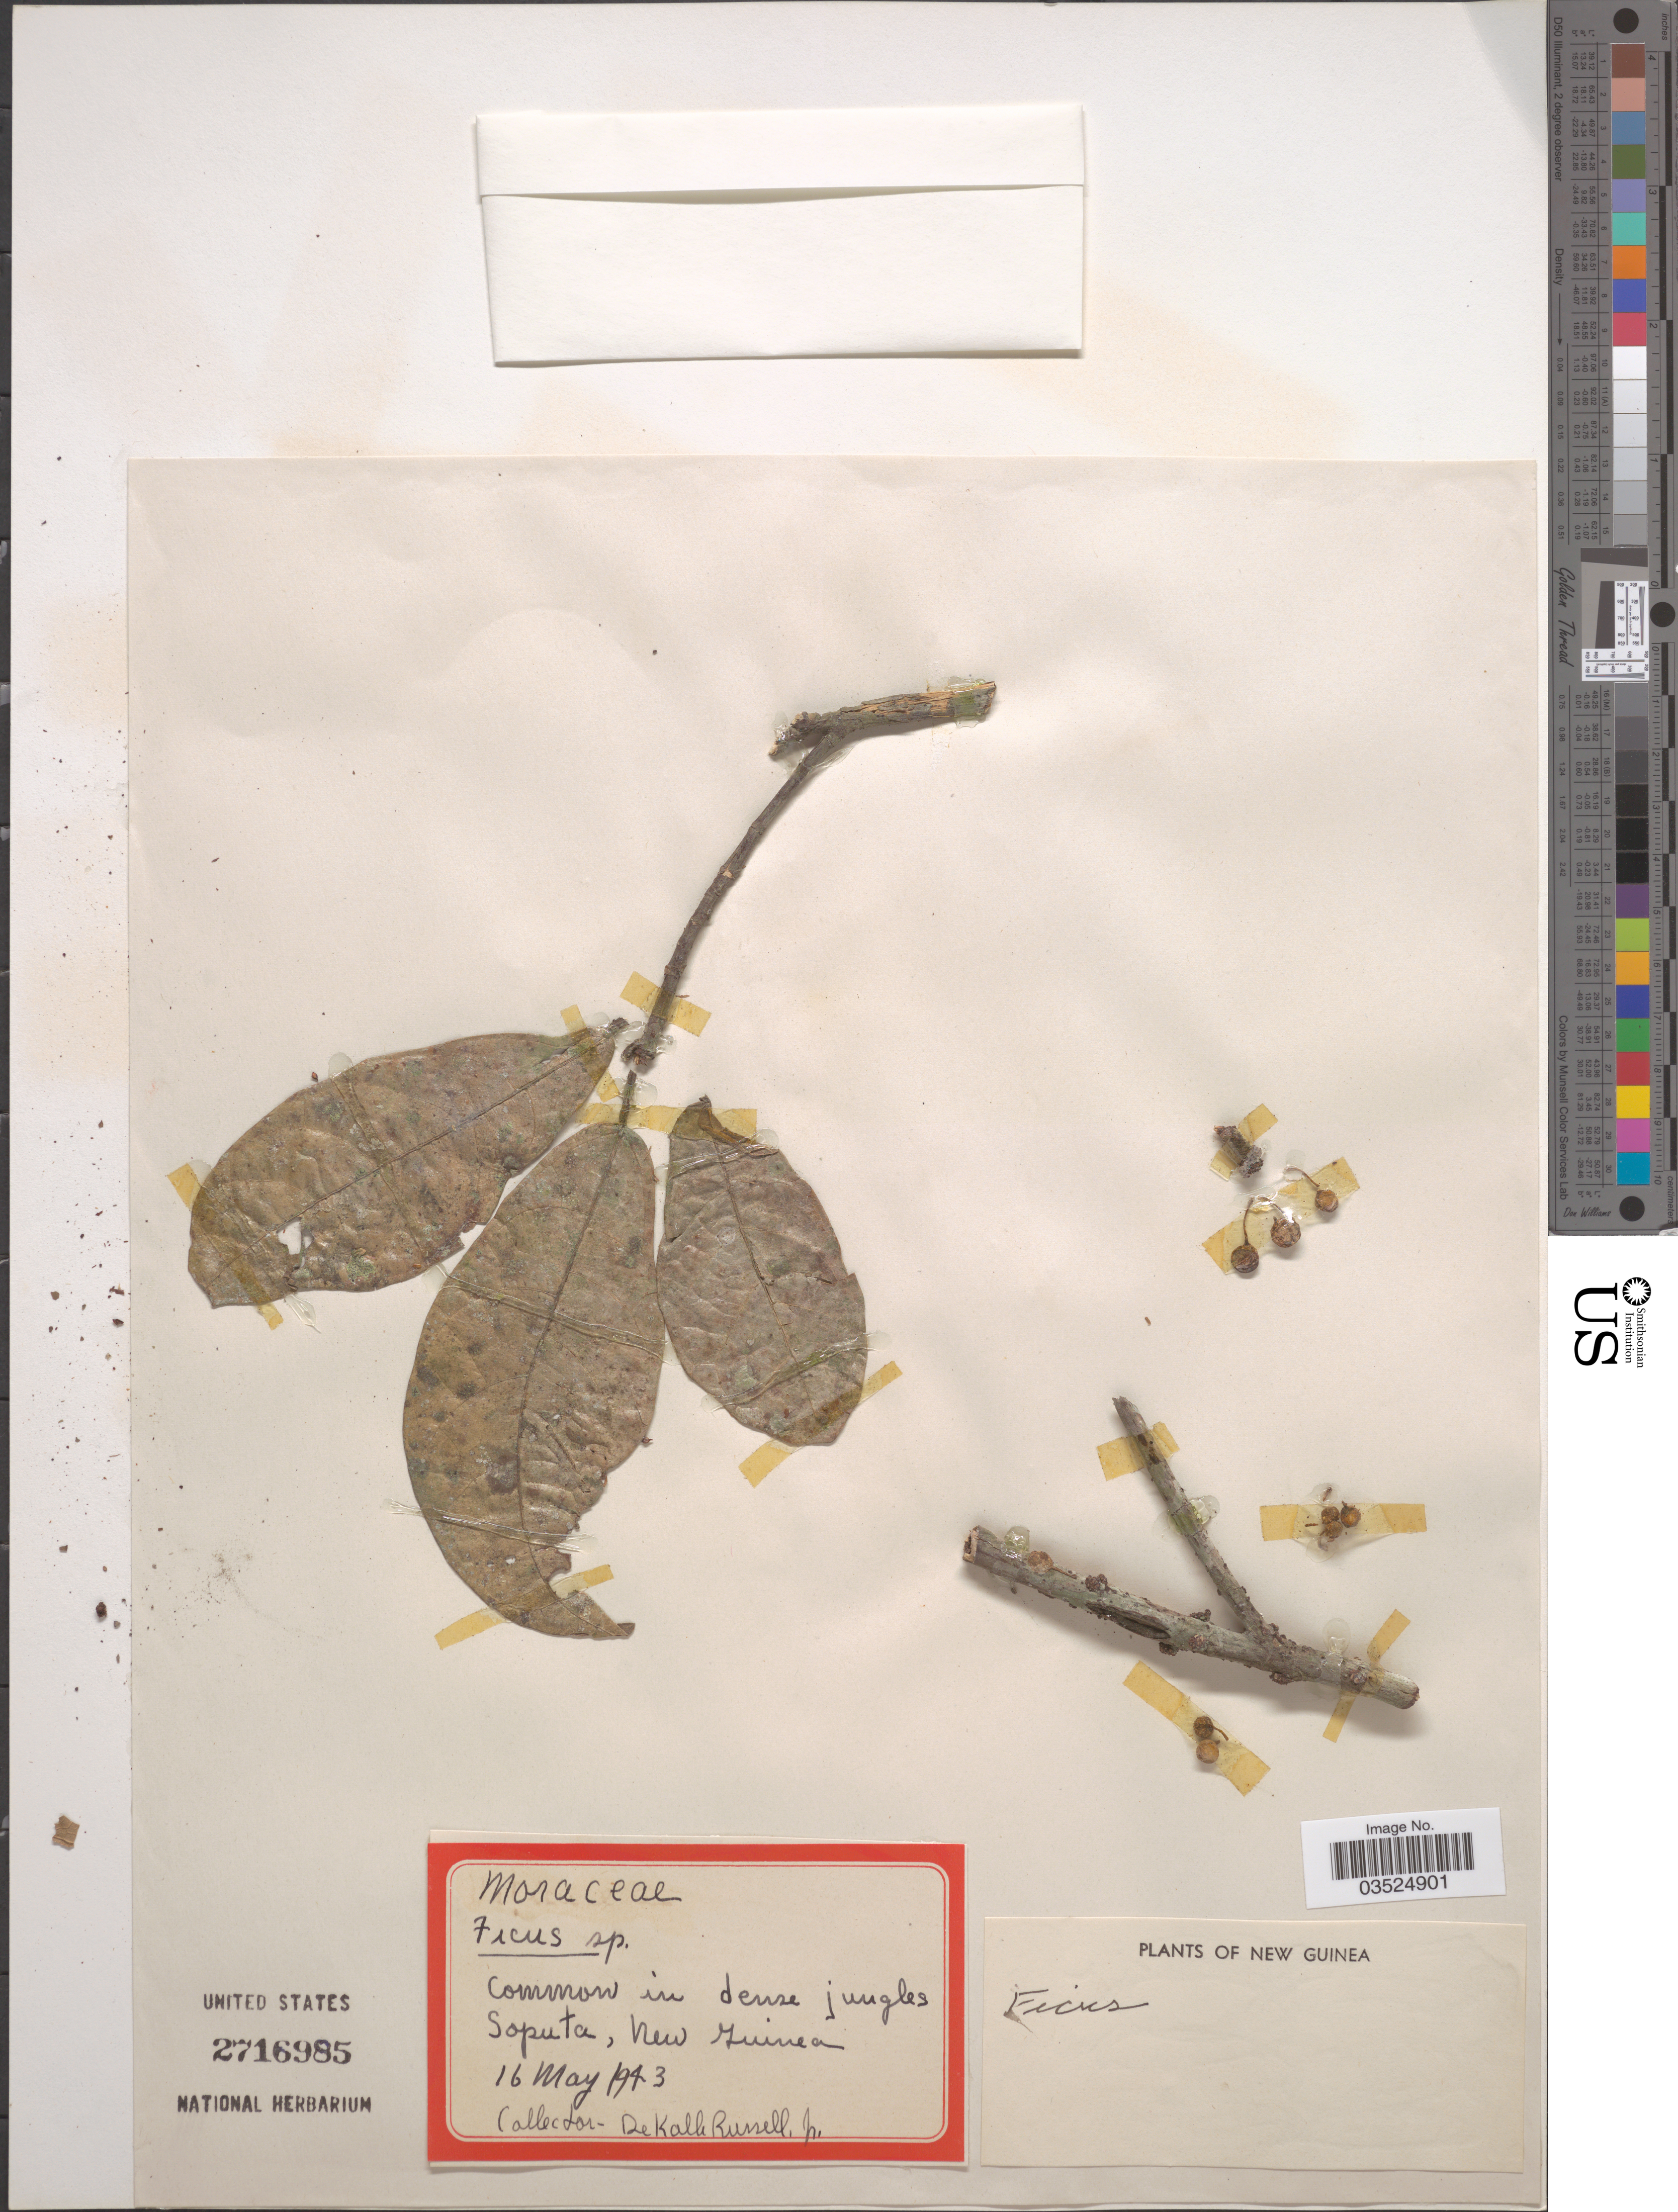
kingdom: Plantae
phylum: Tracheophyta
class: Magnoliopsida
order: Rosales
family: Moraceae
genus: Ficus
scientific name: Ficus sp.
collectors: D. K. Russell Jr.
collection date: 1943-05-16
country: Papua New Guinea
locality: New Guinea. Common in dense jungles Soputa, New Guinea.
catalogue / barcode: US 2716985